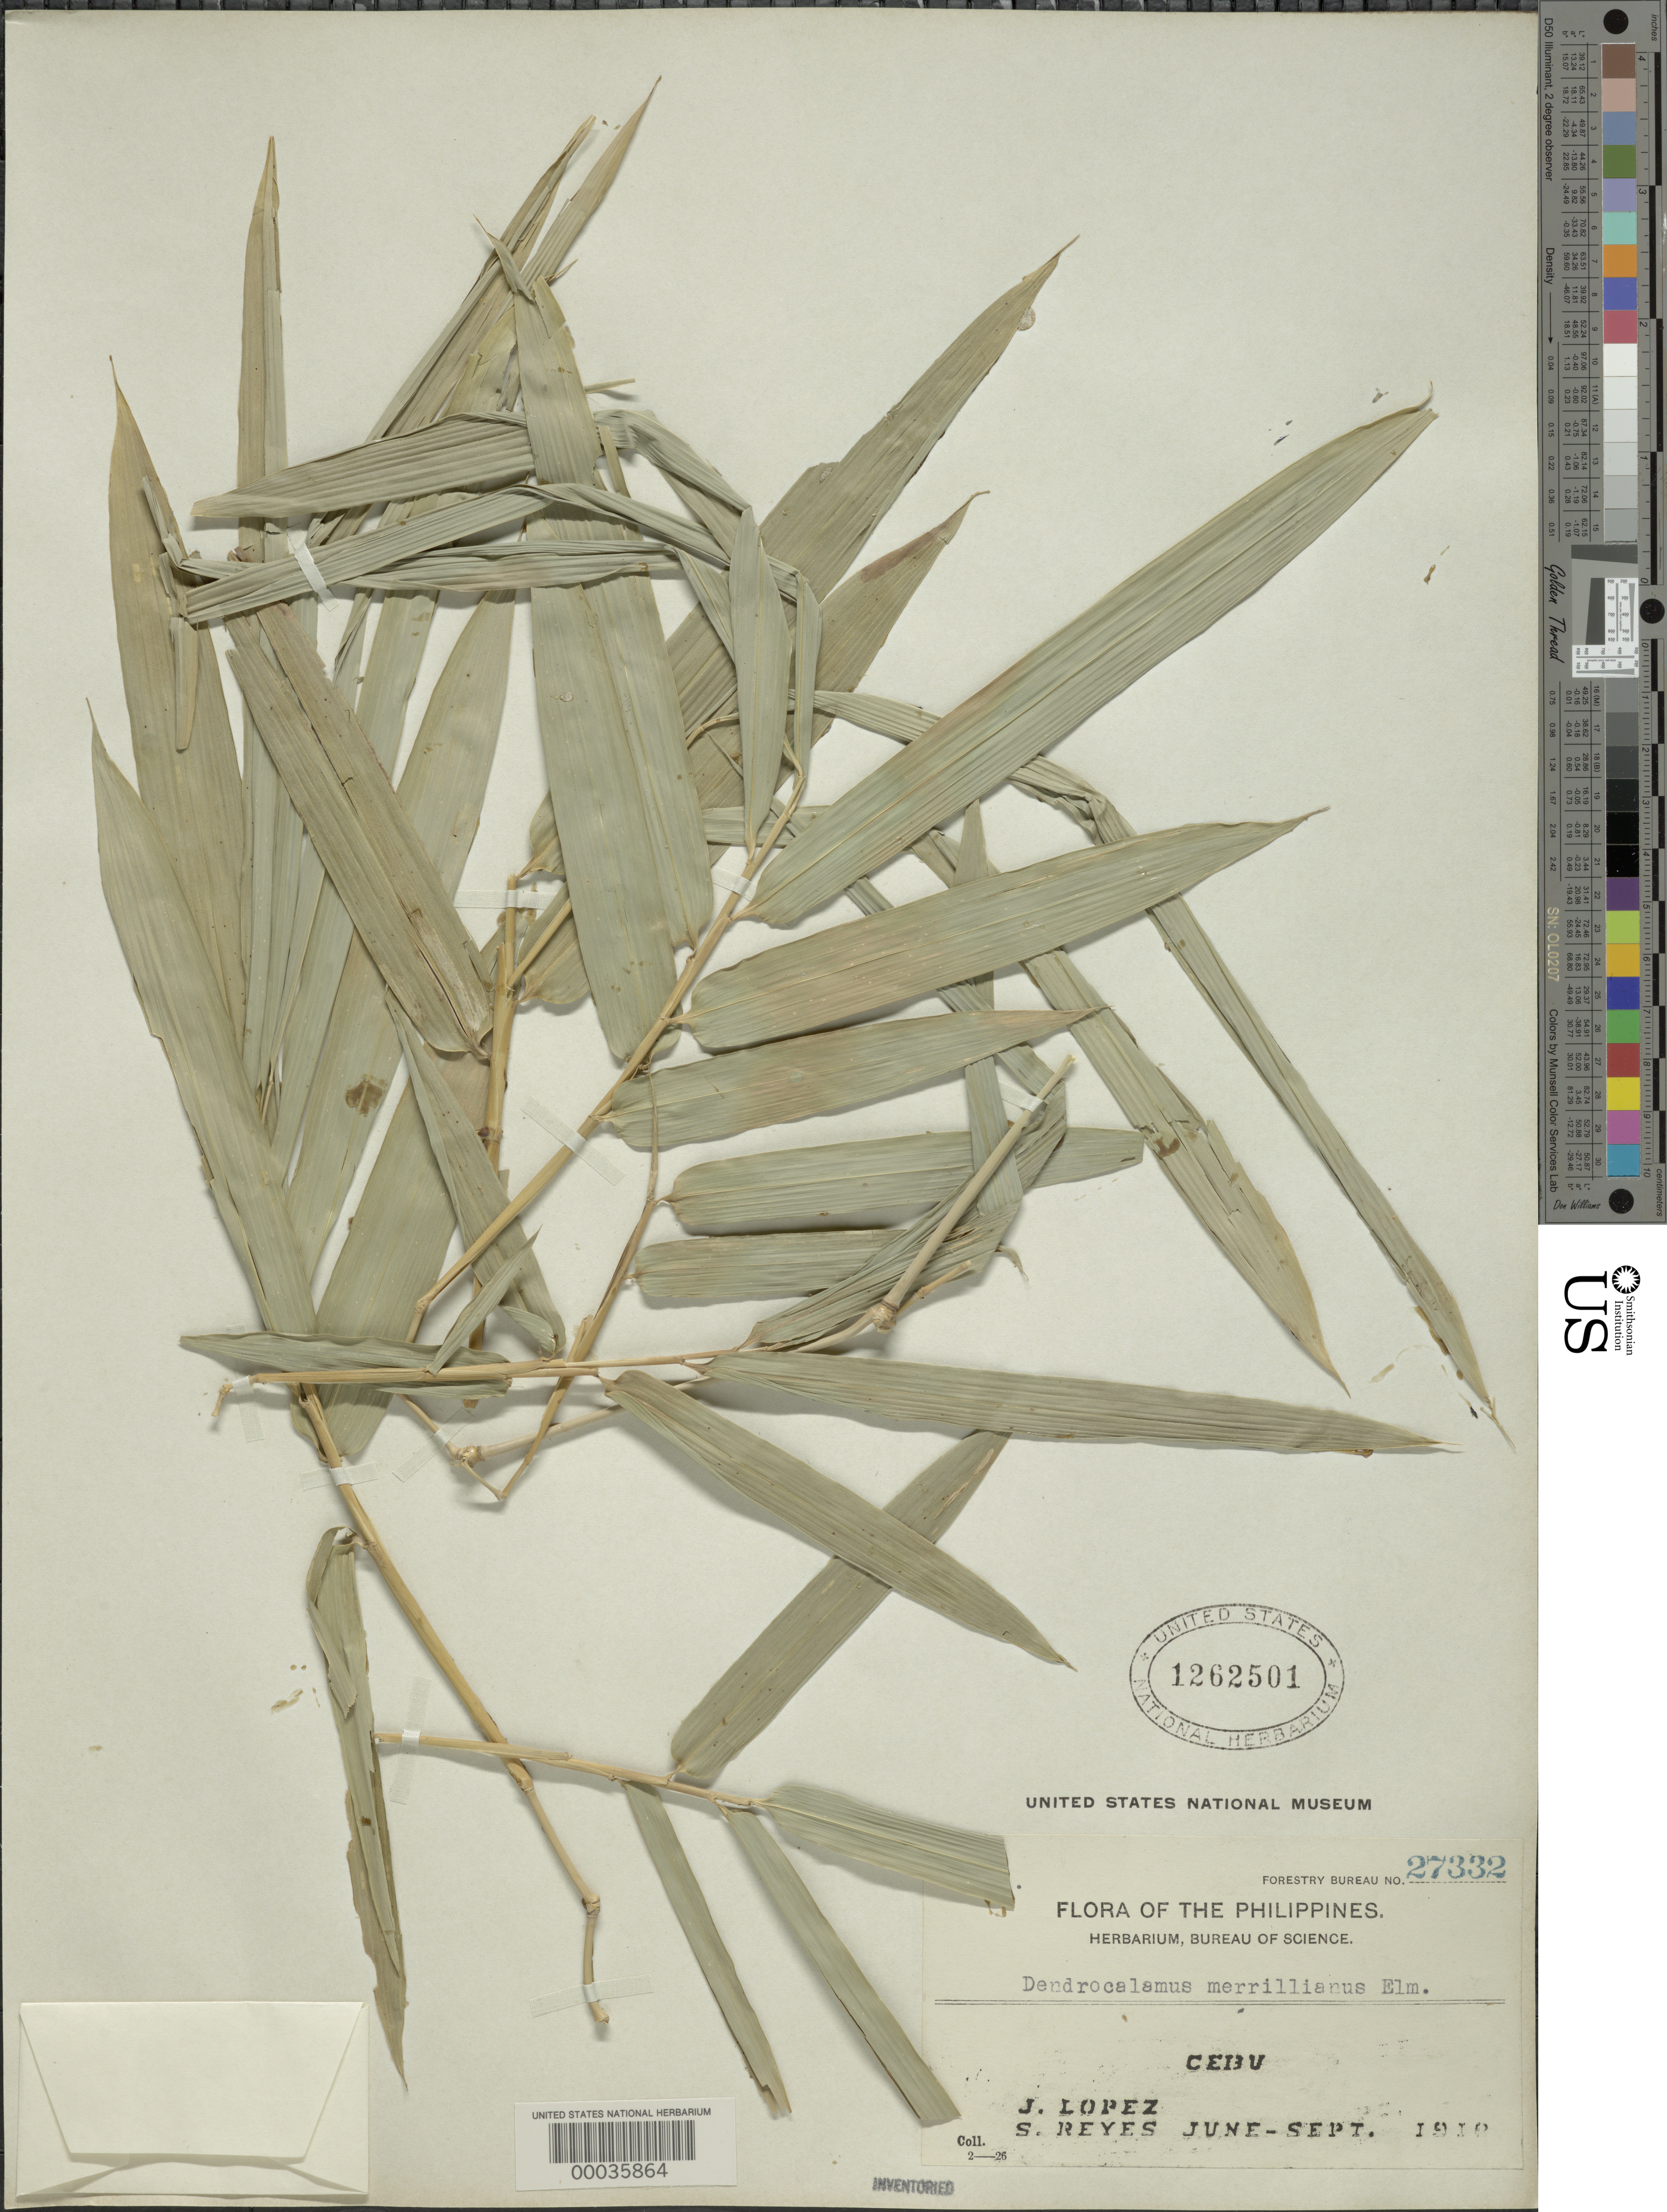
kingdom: Plantae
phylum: Tracheophyta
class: Liliopsida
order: Poales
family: Poaceae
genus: Dendrocalamus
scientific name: Dendrocalamus merrillianus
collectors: J. Lopez & S. Reyes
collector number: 27332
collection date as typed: Jun 1918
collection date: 1918-06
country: Philippines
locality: Cebu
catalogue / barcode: US 1262501